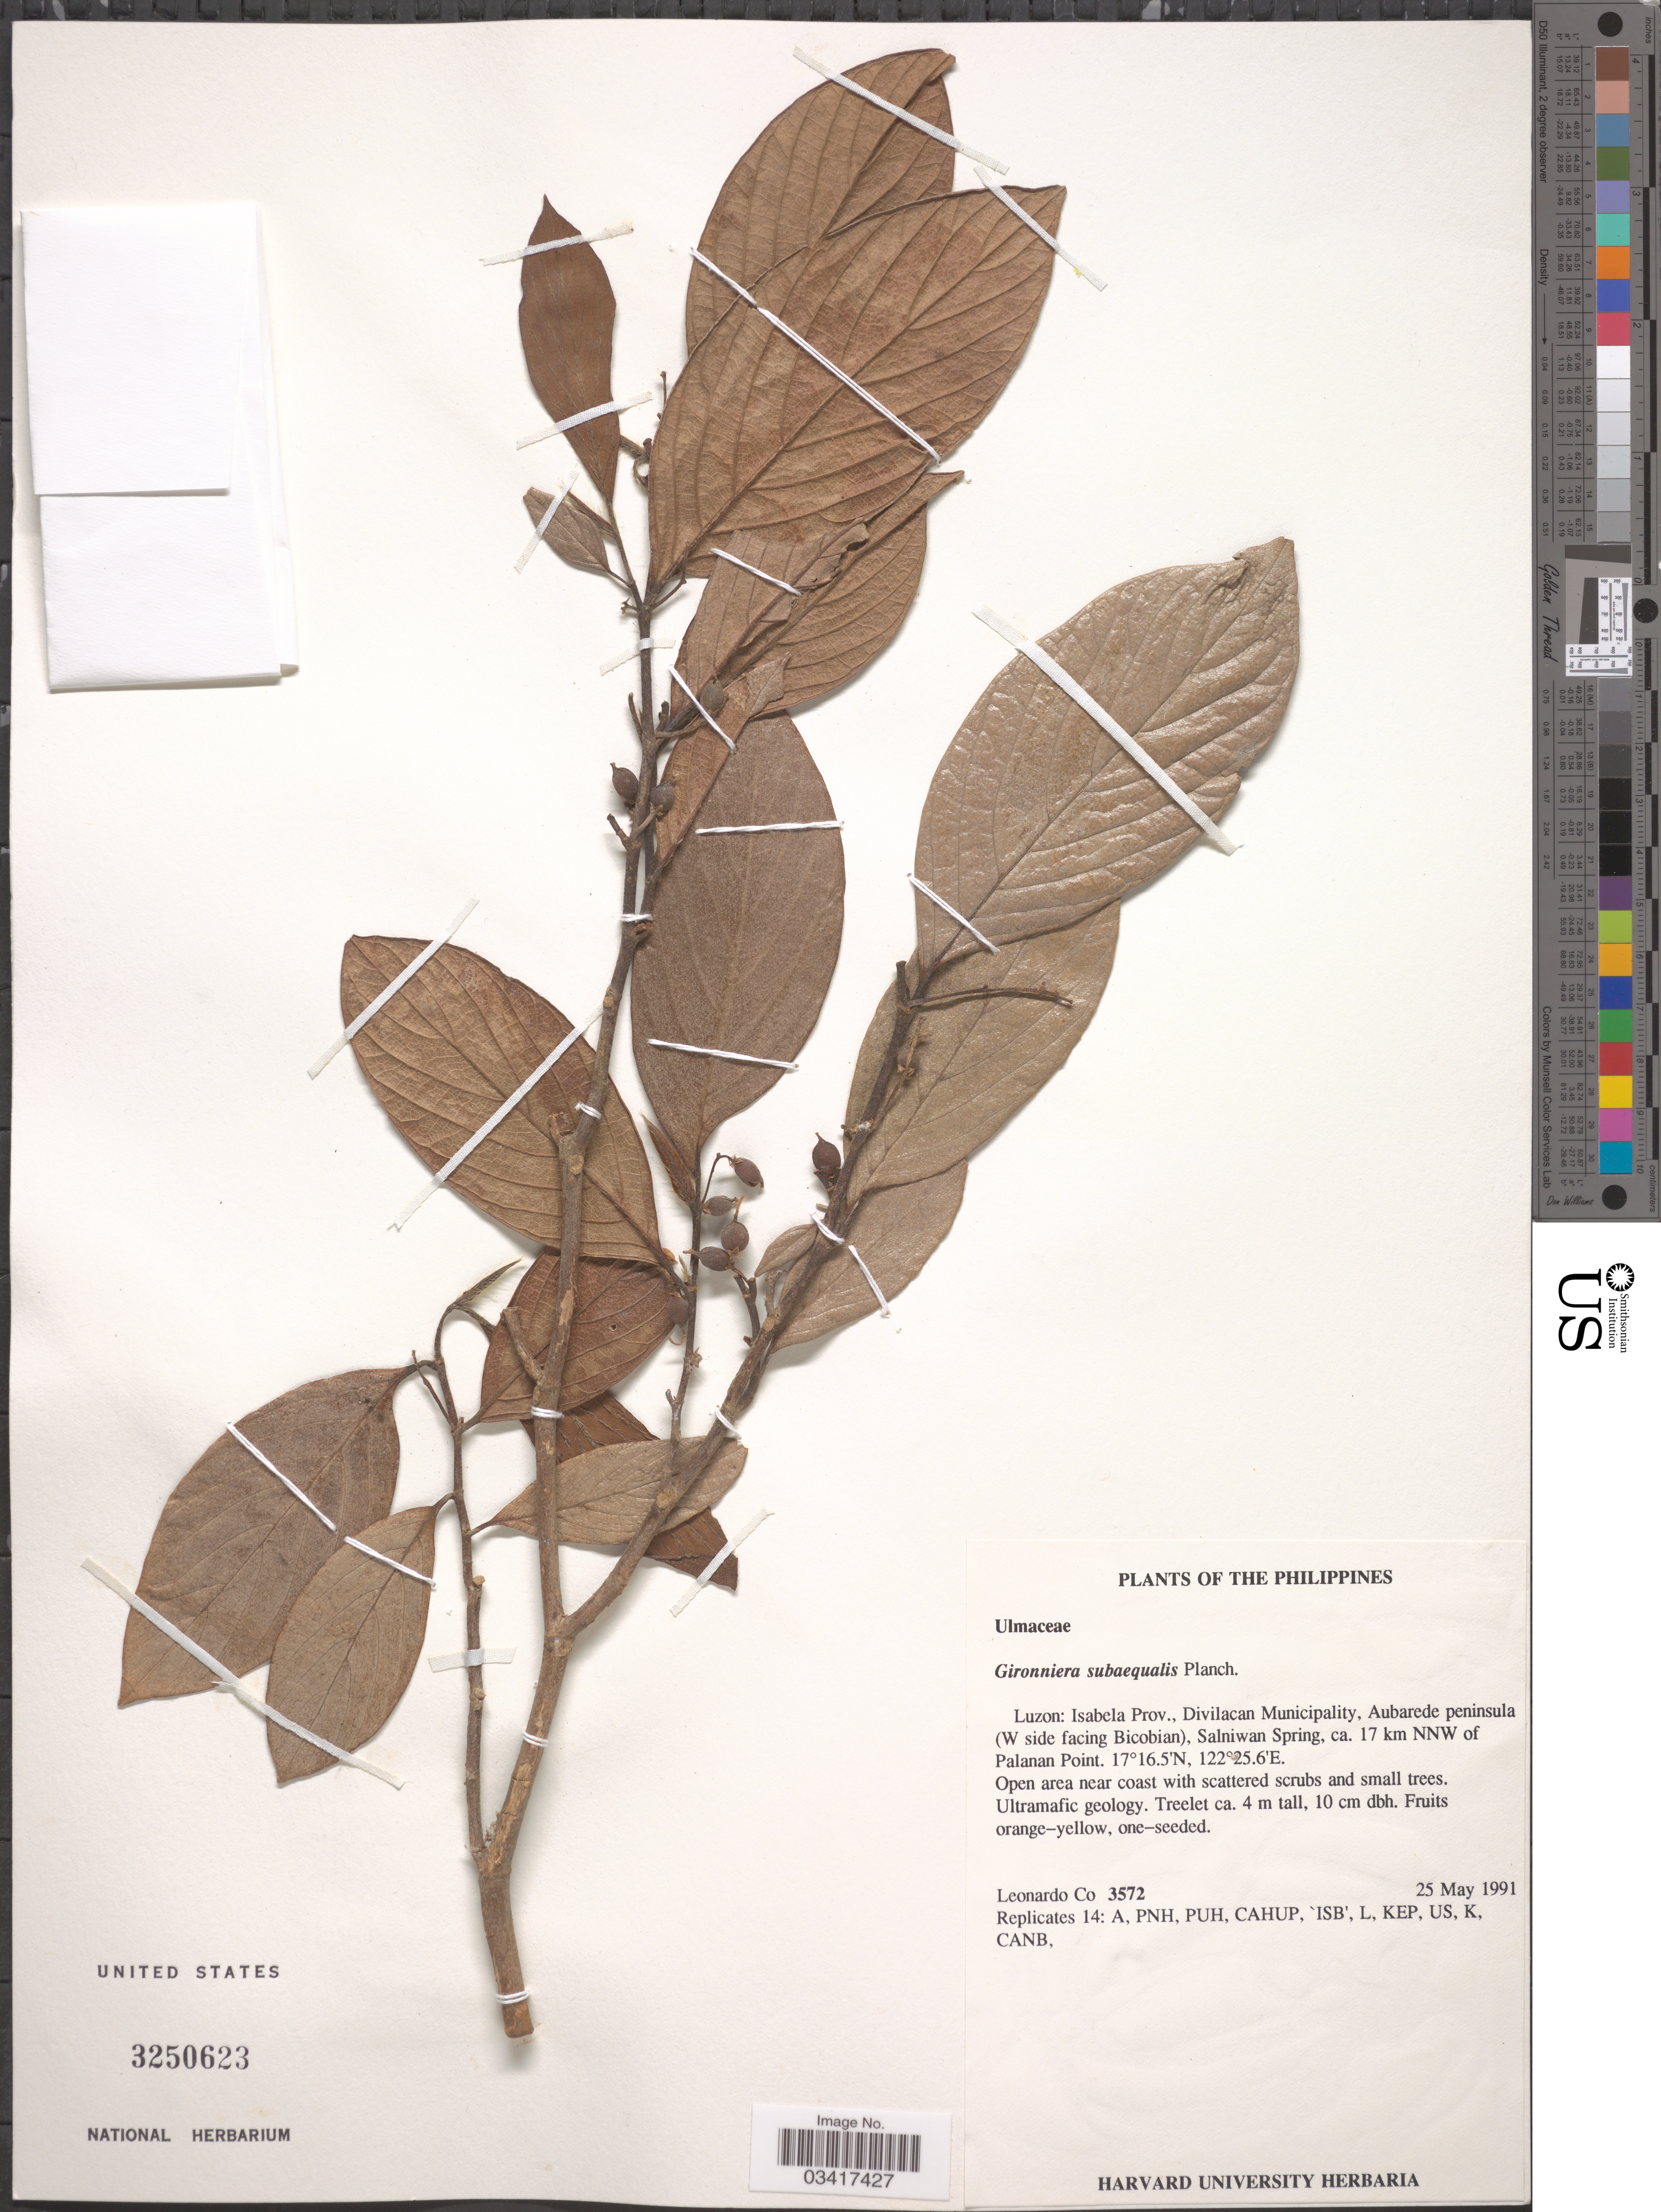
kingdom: Plantae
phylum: Tracheophyta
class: Magnoliopsida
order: Rosales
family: Cannabaceae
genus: Gironniera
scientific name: Gironniera subaequalis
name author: Planch.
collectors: L. Co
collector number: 3572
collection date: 1991-05-25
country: Philippines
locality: Luzon: Isabela Prov., Divilacan Municipality, Aubarede peninsula (W side facing Bicobian), Salniwan Spring, ca. 17 km NNW of Palanan Point.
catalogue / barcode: US 3250623